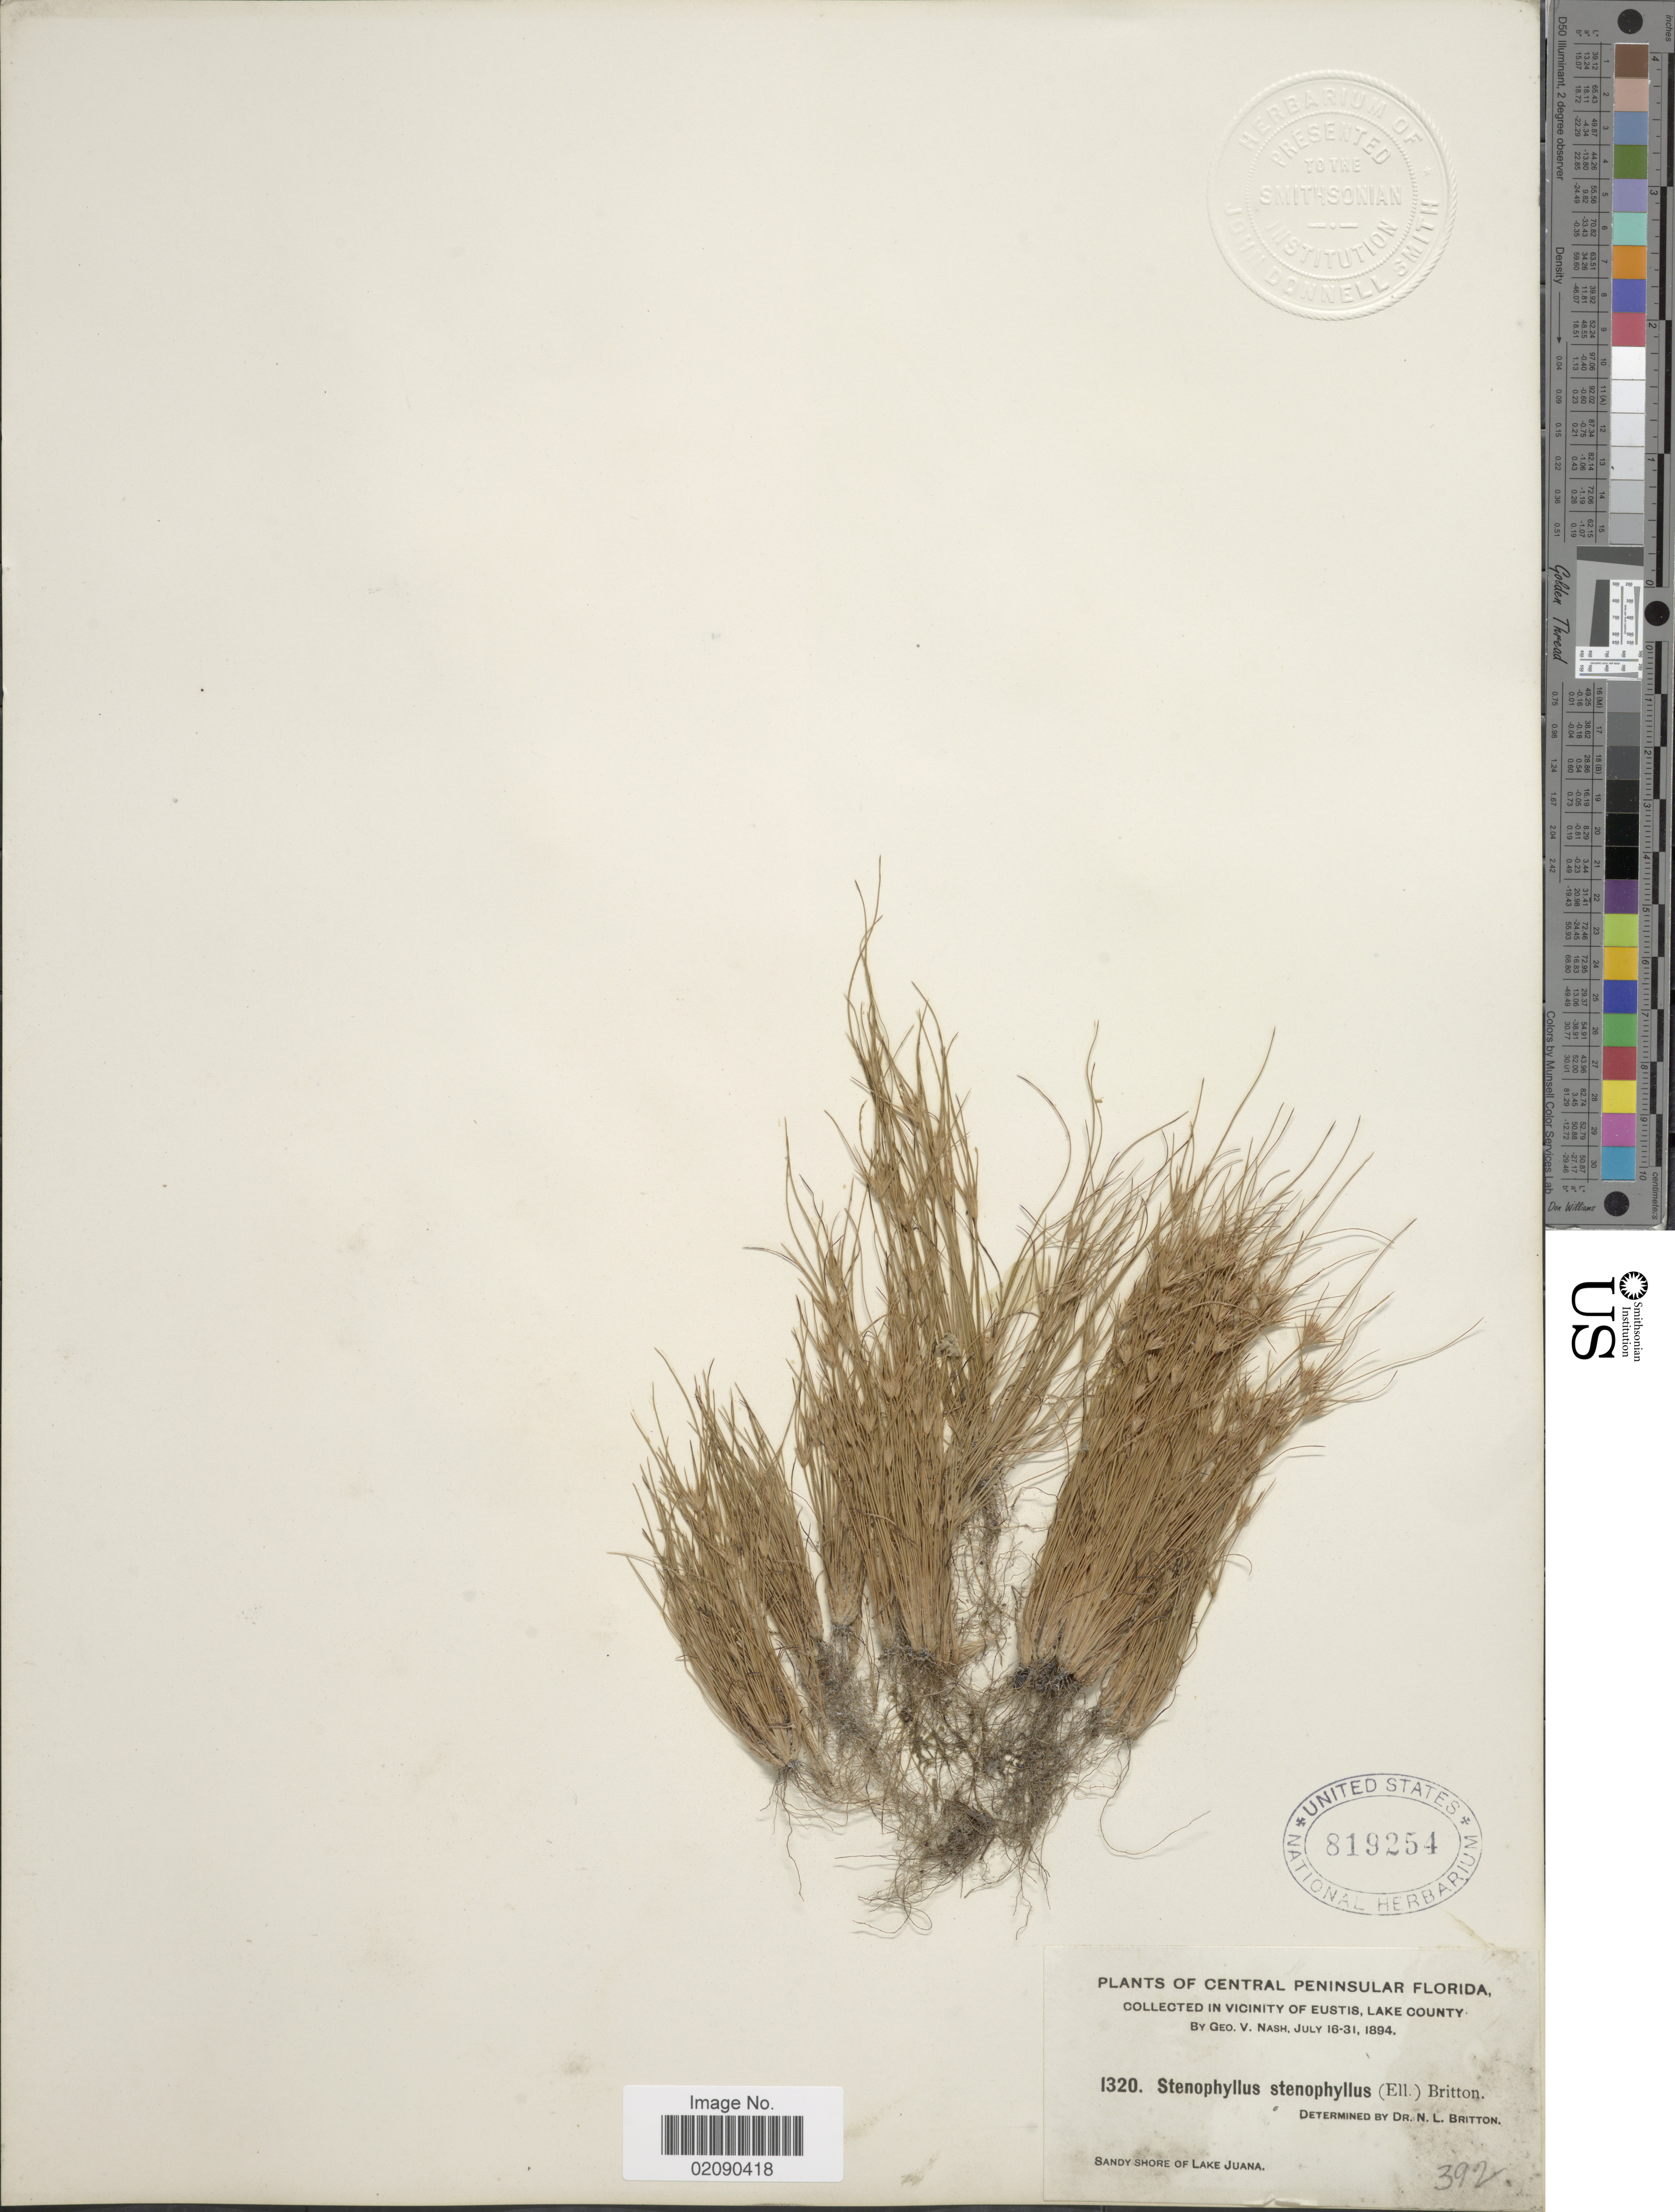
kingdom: Plantae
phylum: Tracheophyta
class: Liliopsida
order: Poales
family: Cyperaceae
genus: Bulbostylis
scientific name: Bulbostylis stenophylla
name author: (Elliott) C.B. Clarke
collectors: G. V. Nash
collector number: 1320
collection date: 1894-07-16/1894-07-31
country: United States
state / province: Florida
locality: Central Peninsular Florida, In Vicinity of Eustis, Lake County, Sandy Shore of Lake Juana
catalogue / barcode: US 819254